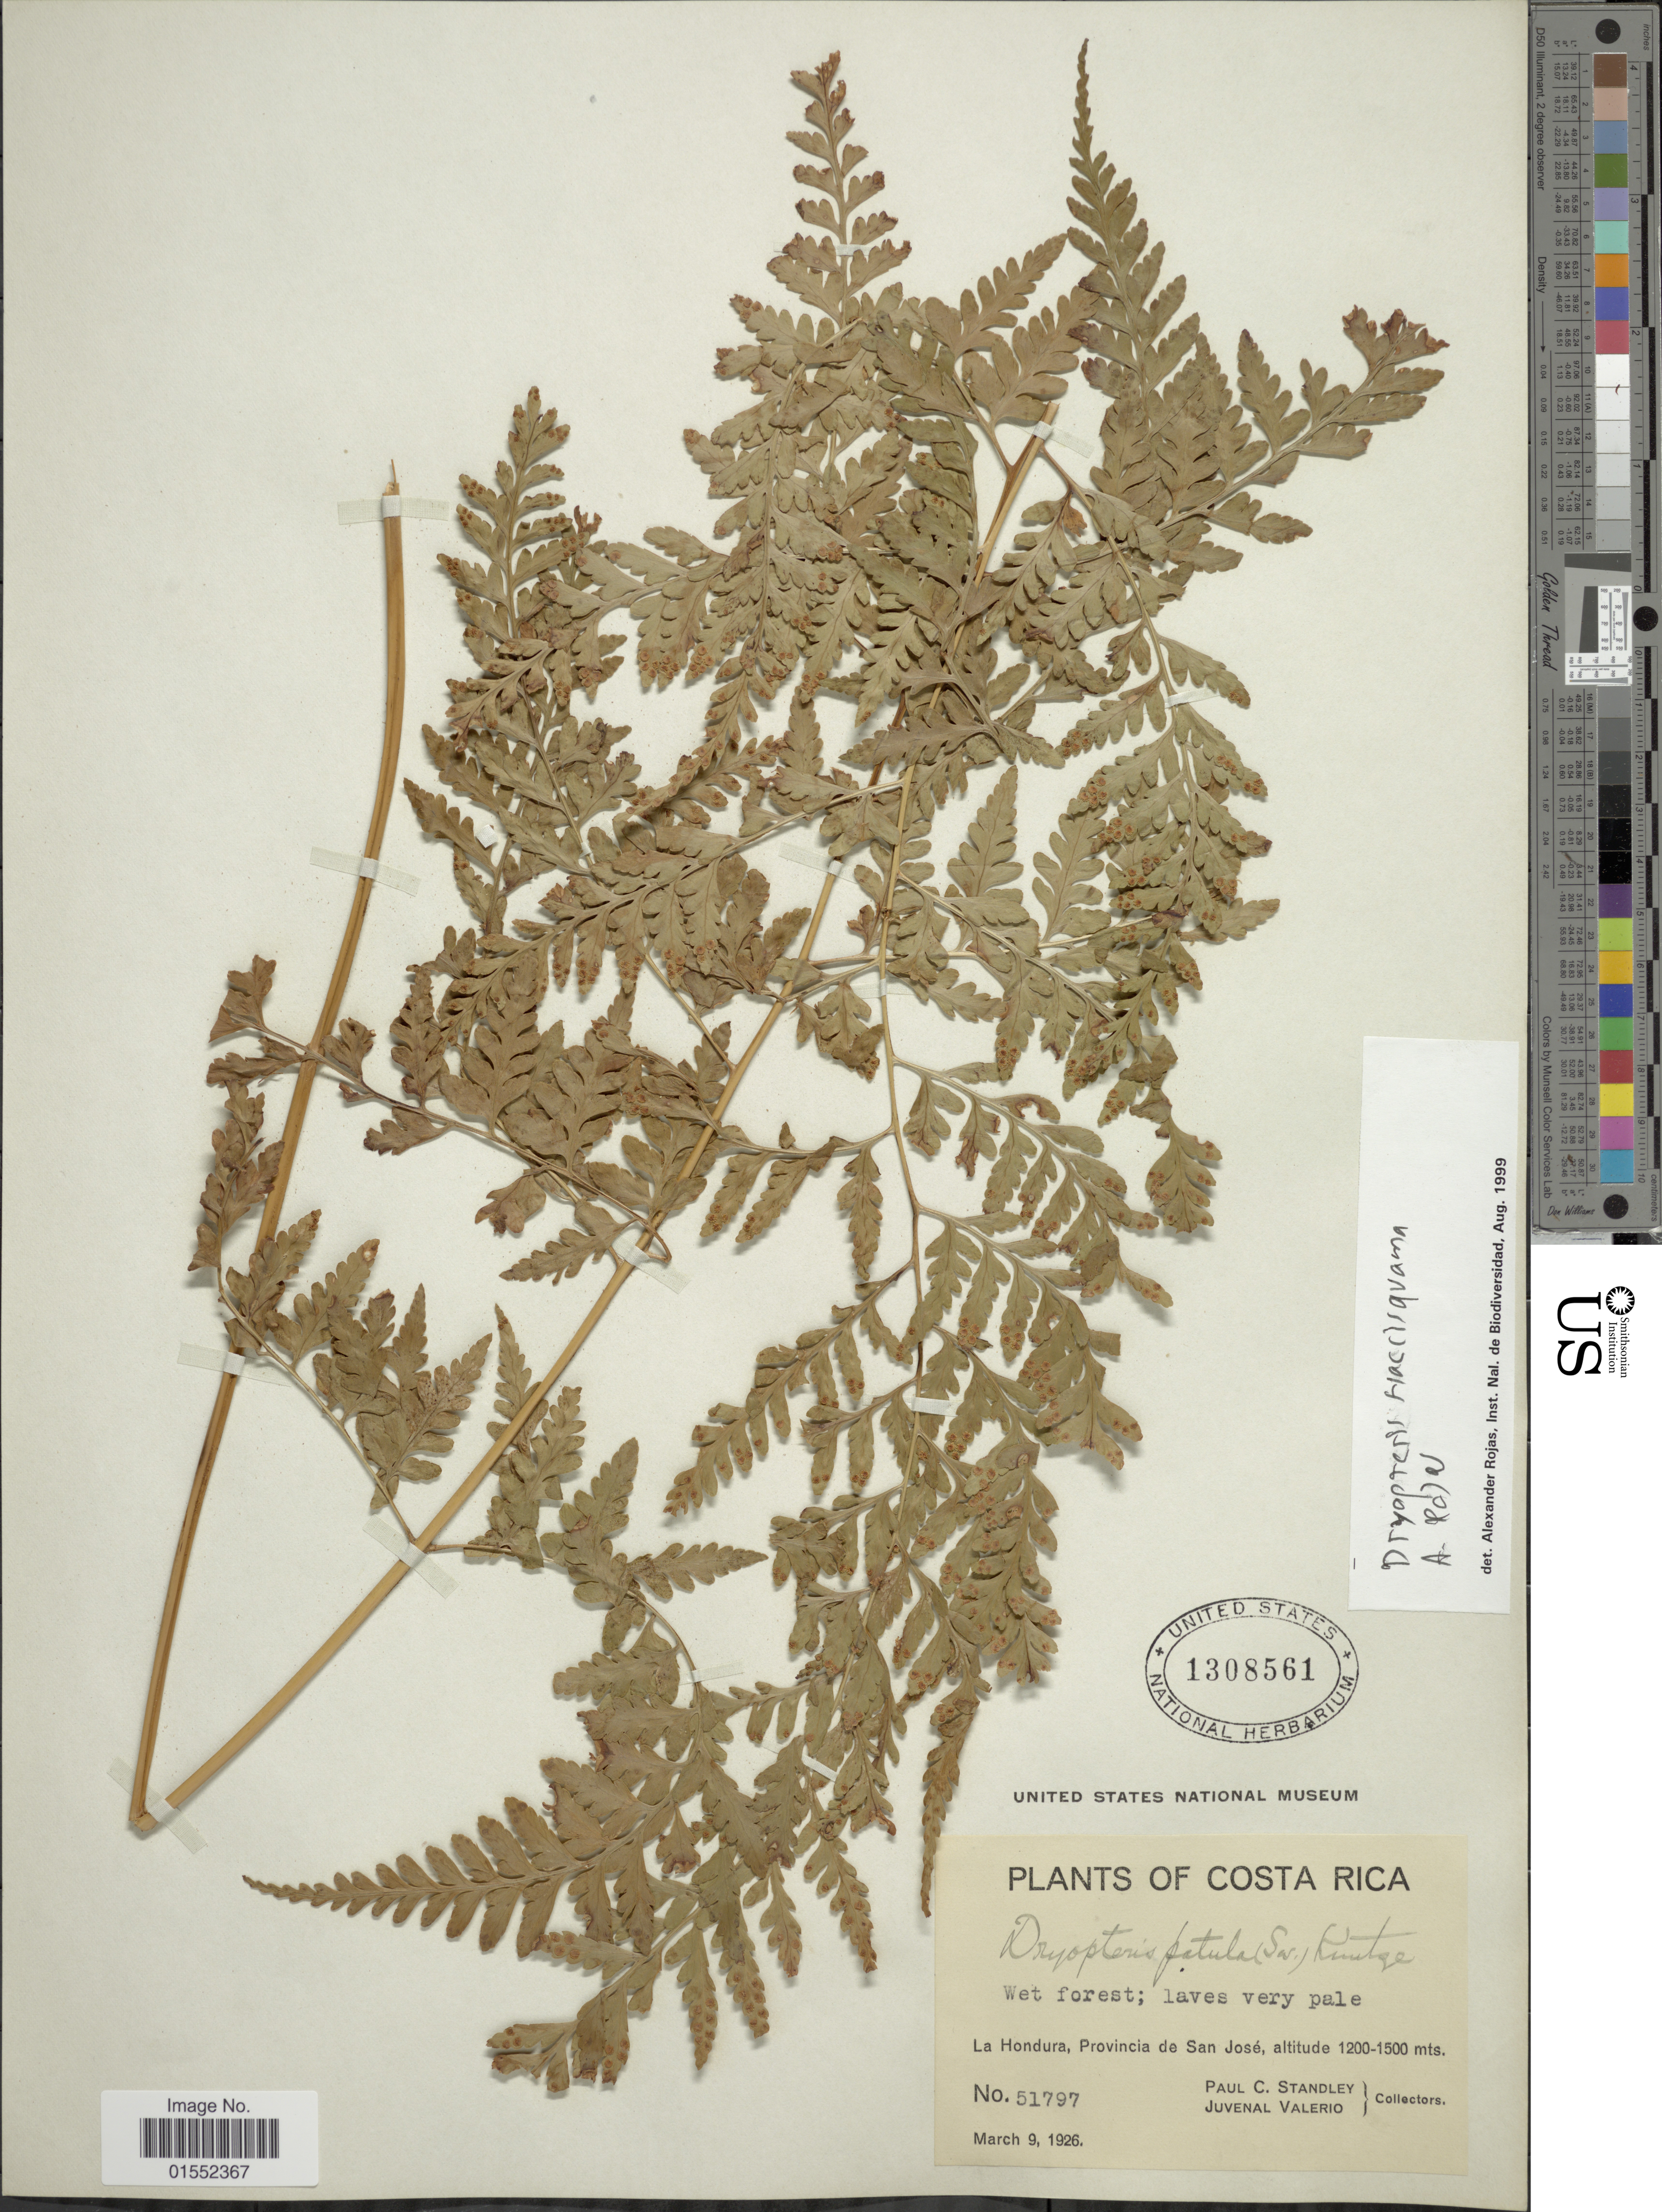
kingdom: Plantae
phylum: Tracheophyta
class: Polypodiopsida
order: Polypodiales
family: Dryopteridaceae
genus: Dryopteris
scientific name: Dryopteris flaccisquama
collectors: P. C. Standley & J. Valerio R.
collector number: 51797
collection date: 1926-03-09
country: Costa Rica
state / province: San José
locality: La Hondura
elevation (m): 1200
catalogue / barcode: US 1308561